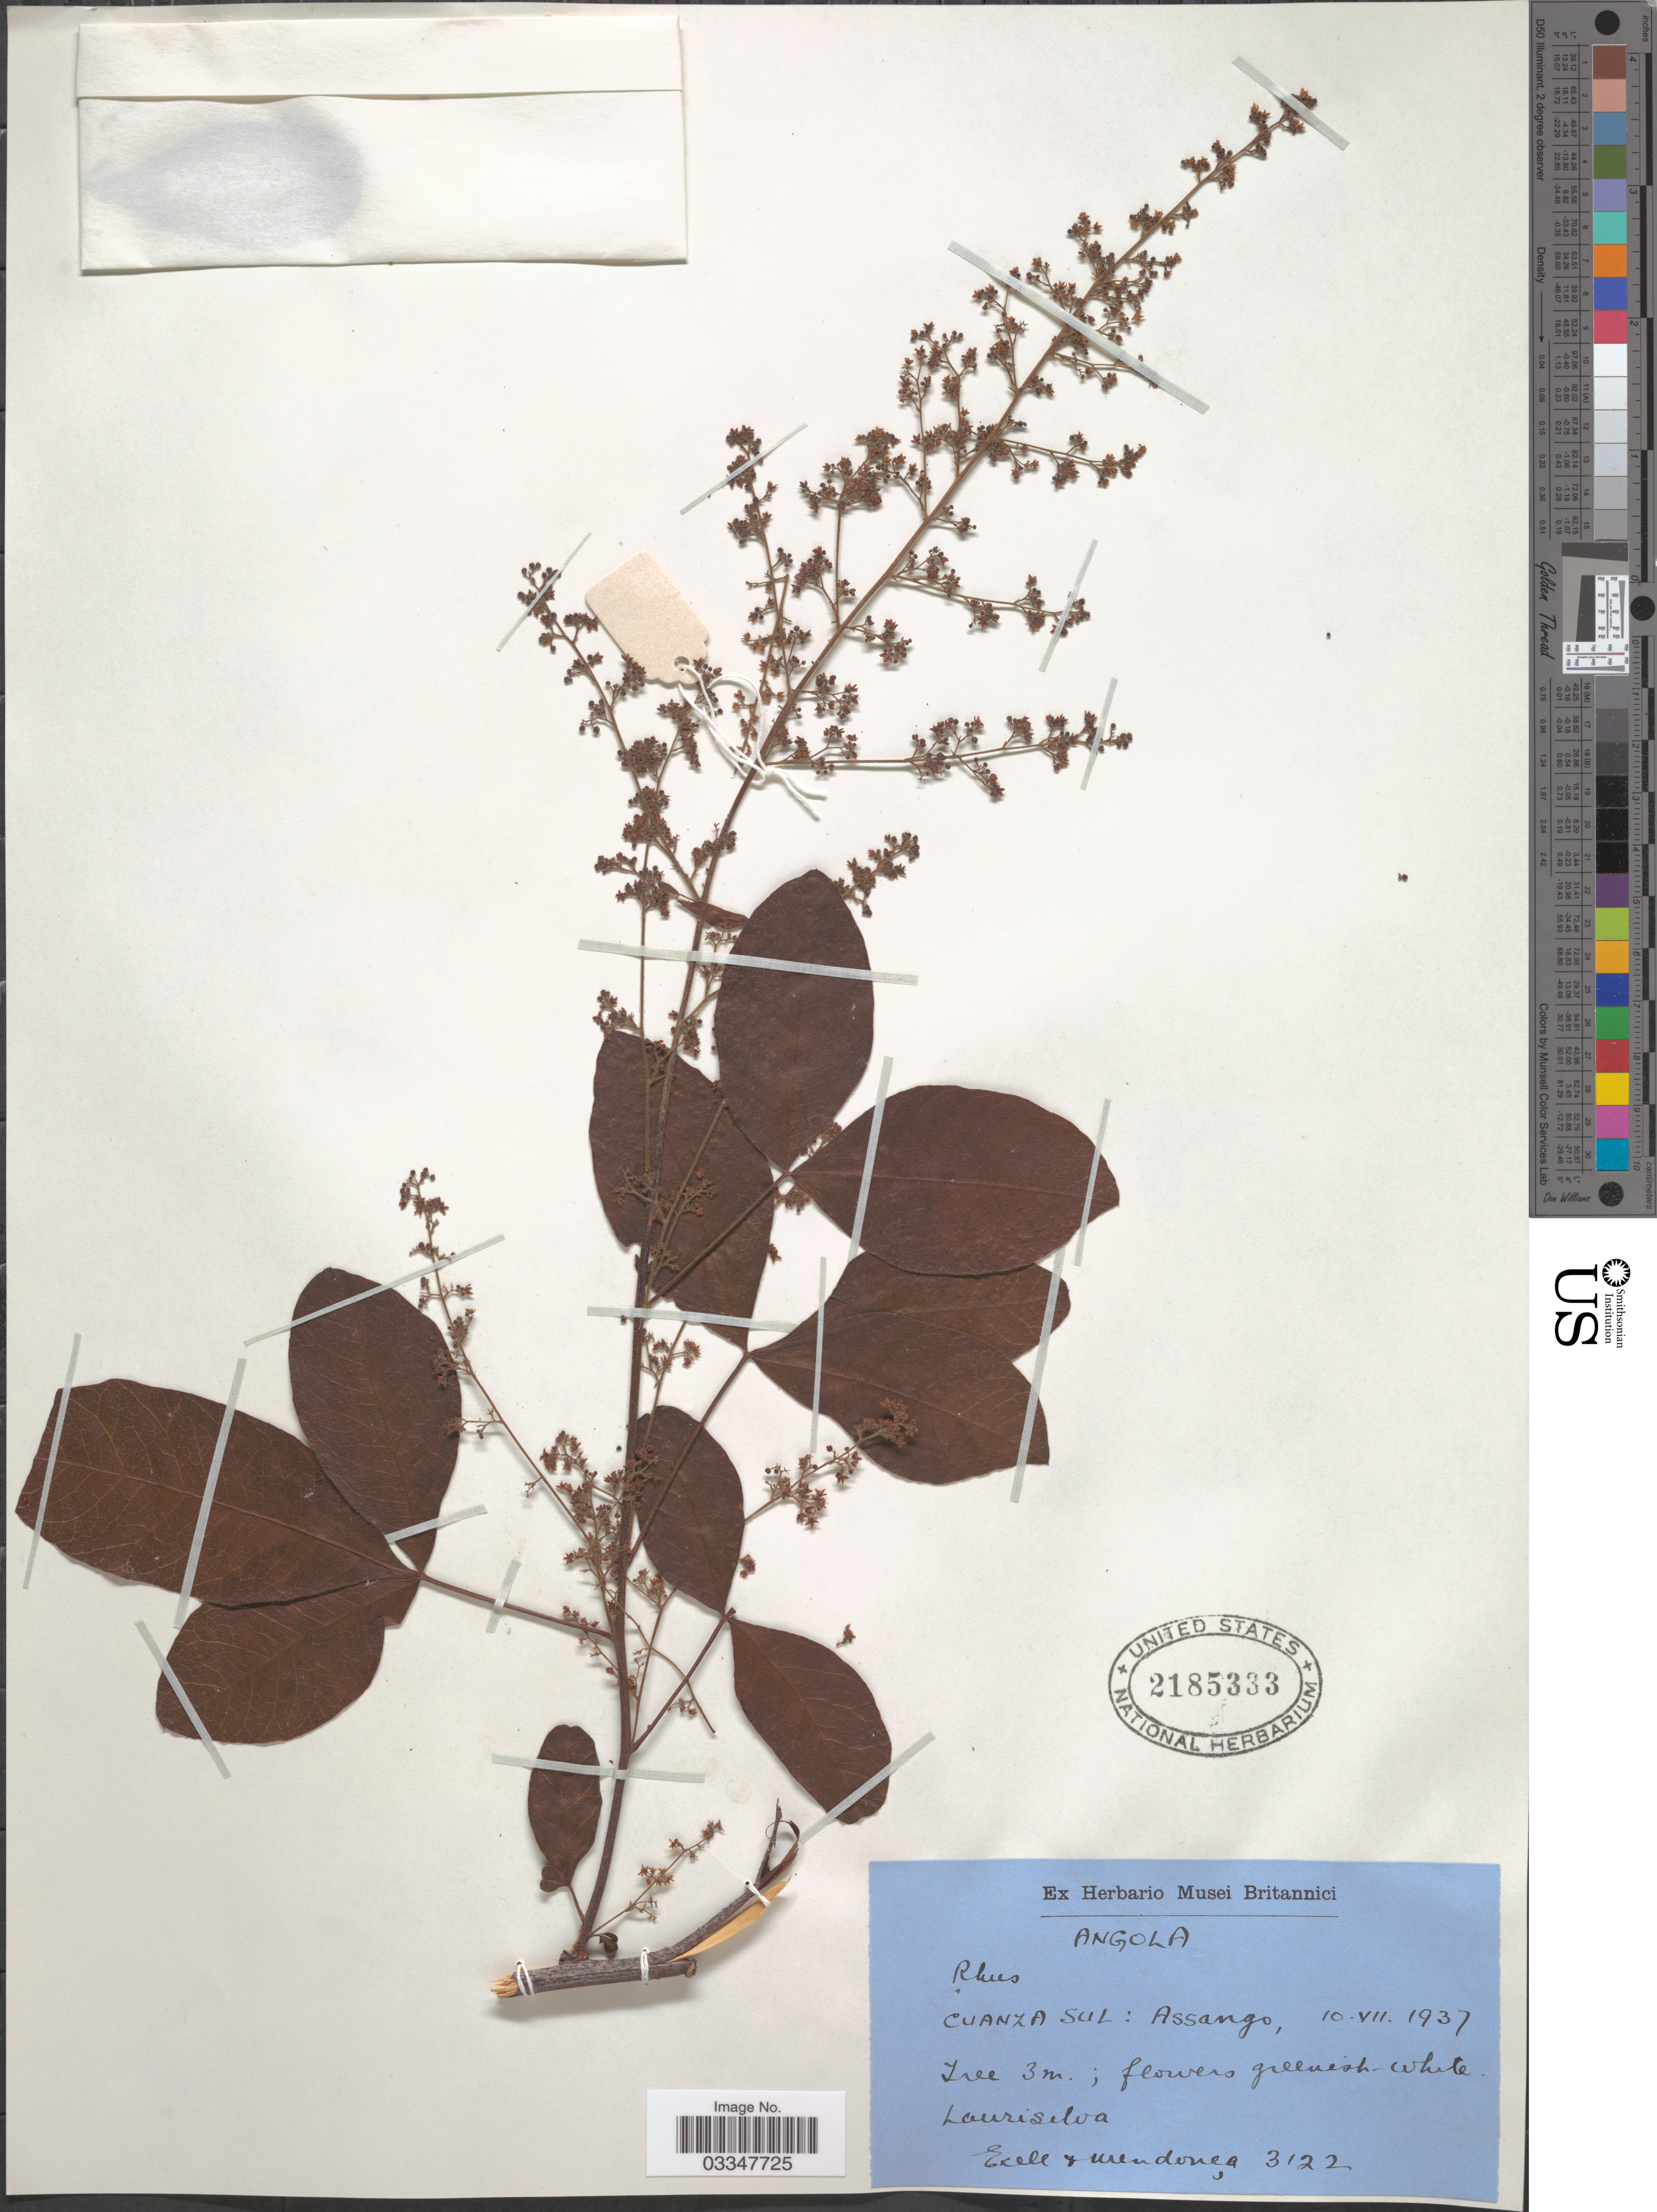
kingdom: Plantae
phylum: Tracheophyta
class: Magnoliopsida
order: Sapindales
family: Anacardiaceae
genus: Rhus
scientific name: Rhus sp.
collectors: Exell, -- & Mendonca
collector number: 3122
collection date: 1937-07-10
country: Angola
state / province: Cuanza Sul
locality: Assango.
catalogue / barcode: US 2185333